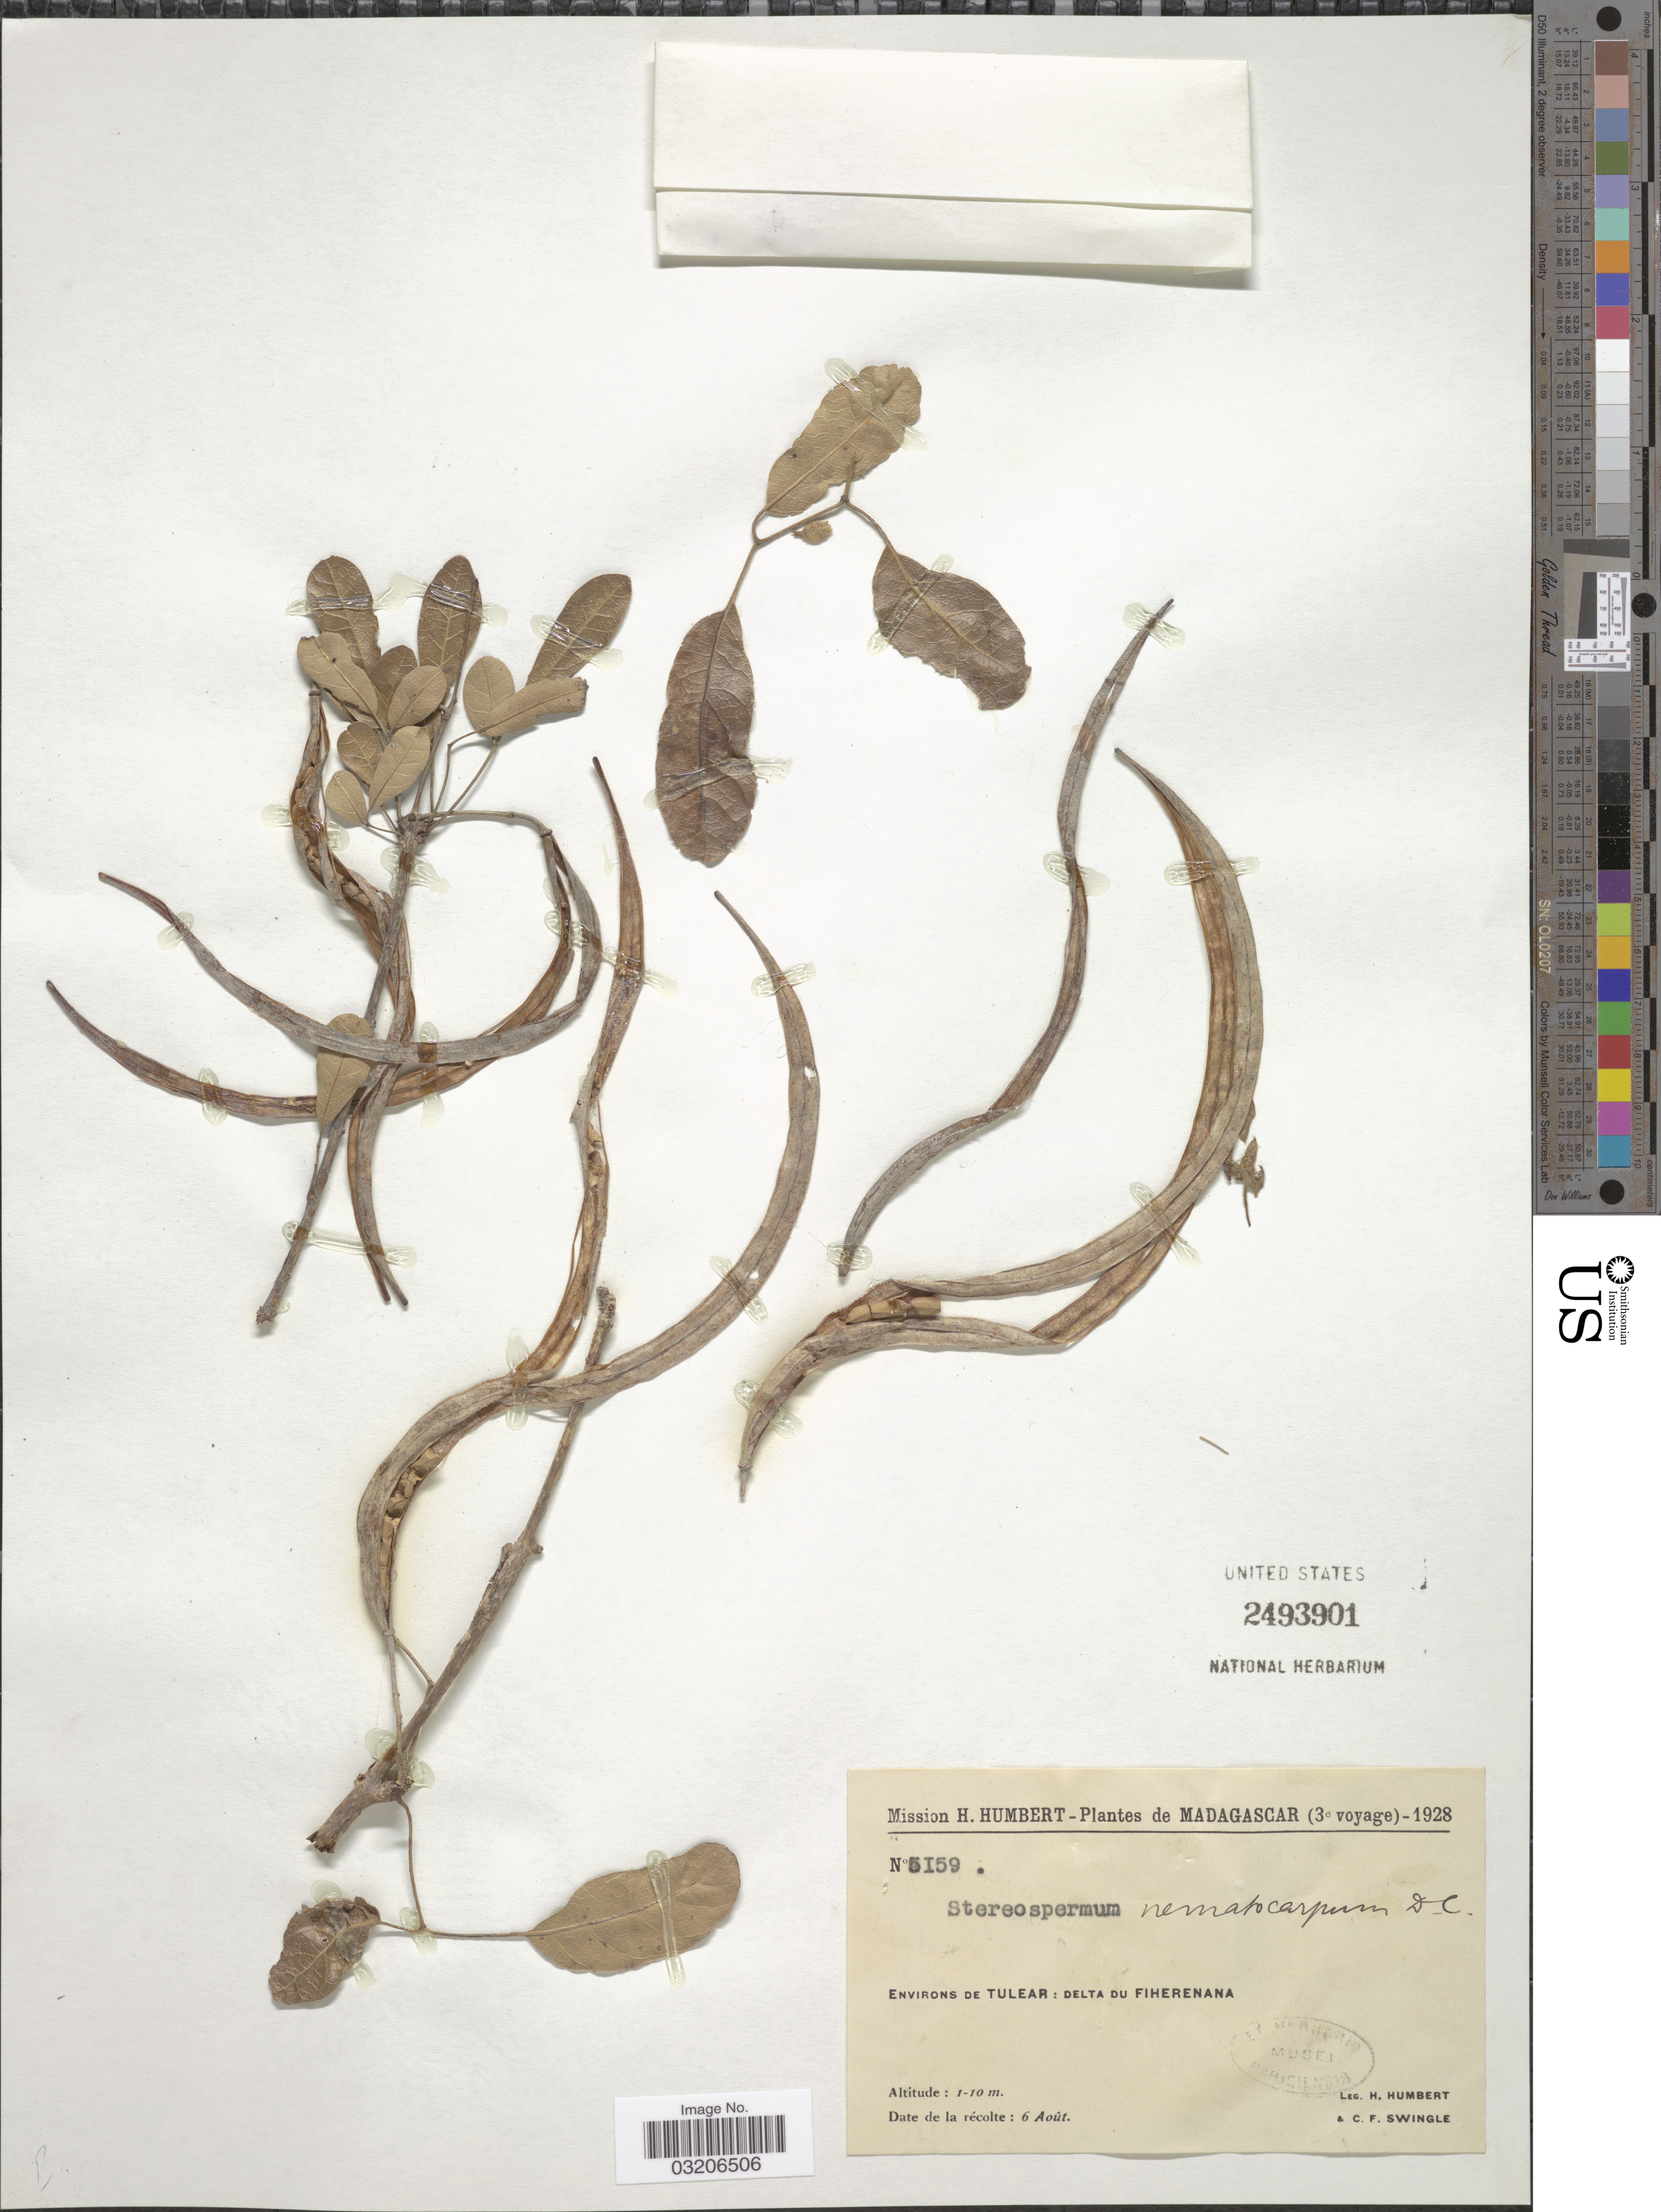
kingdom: Plantae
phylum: Tracheophyta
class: Magnoliopsida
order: Lamiales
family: Bignoniaceae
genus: Stereospermum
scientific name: Stereospermum nematocarpum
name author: A. DC.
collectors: H. Humbert & C. Swingle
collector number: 5159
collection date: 1928-08-06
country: Madagascar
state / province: Atsimo-Andrefana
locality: Environs de Tulear: Delta du Fiherenana.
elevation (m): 1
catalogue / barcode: US 2493901